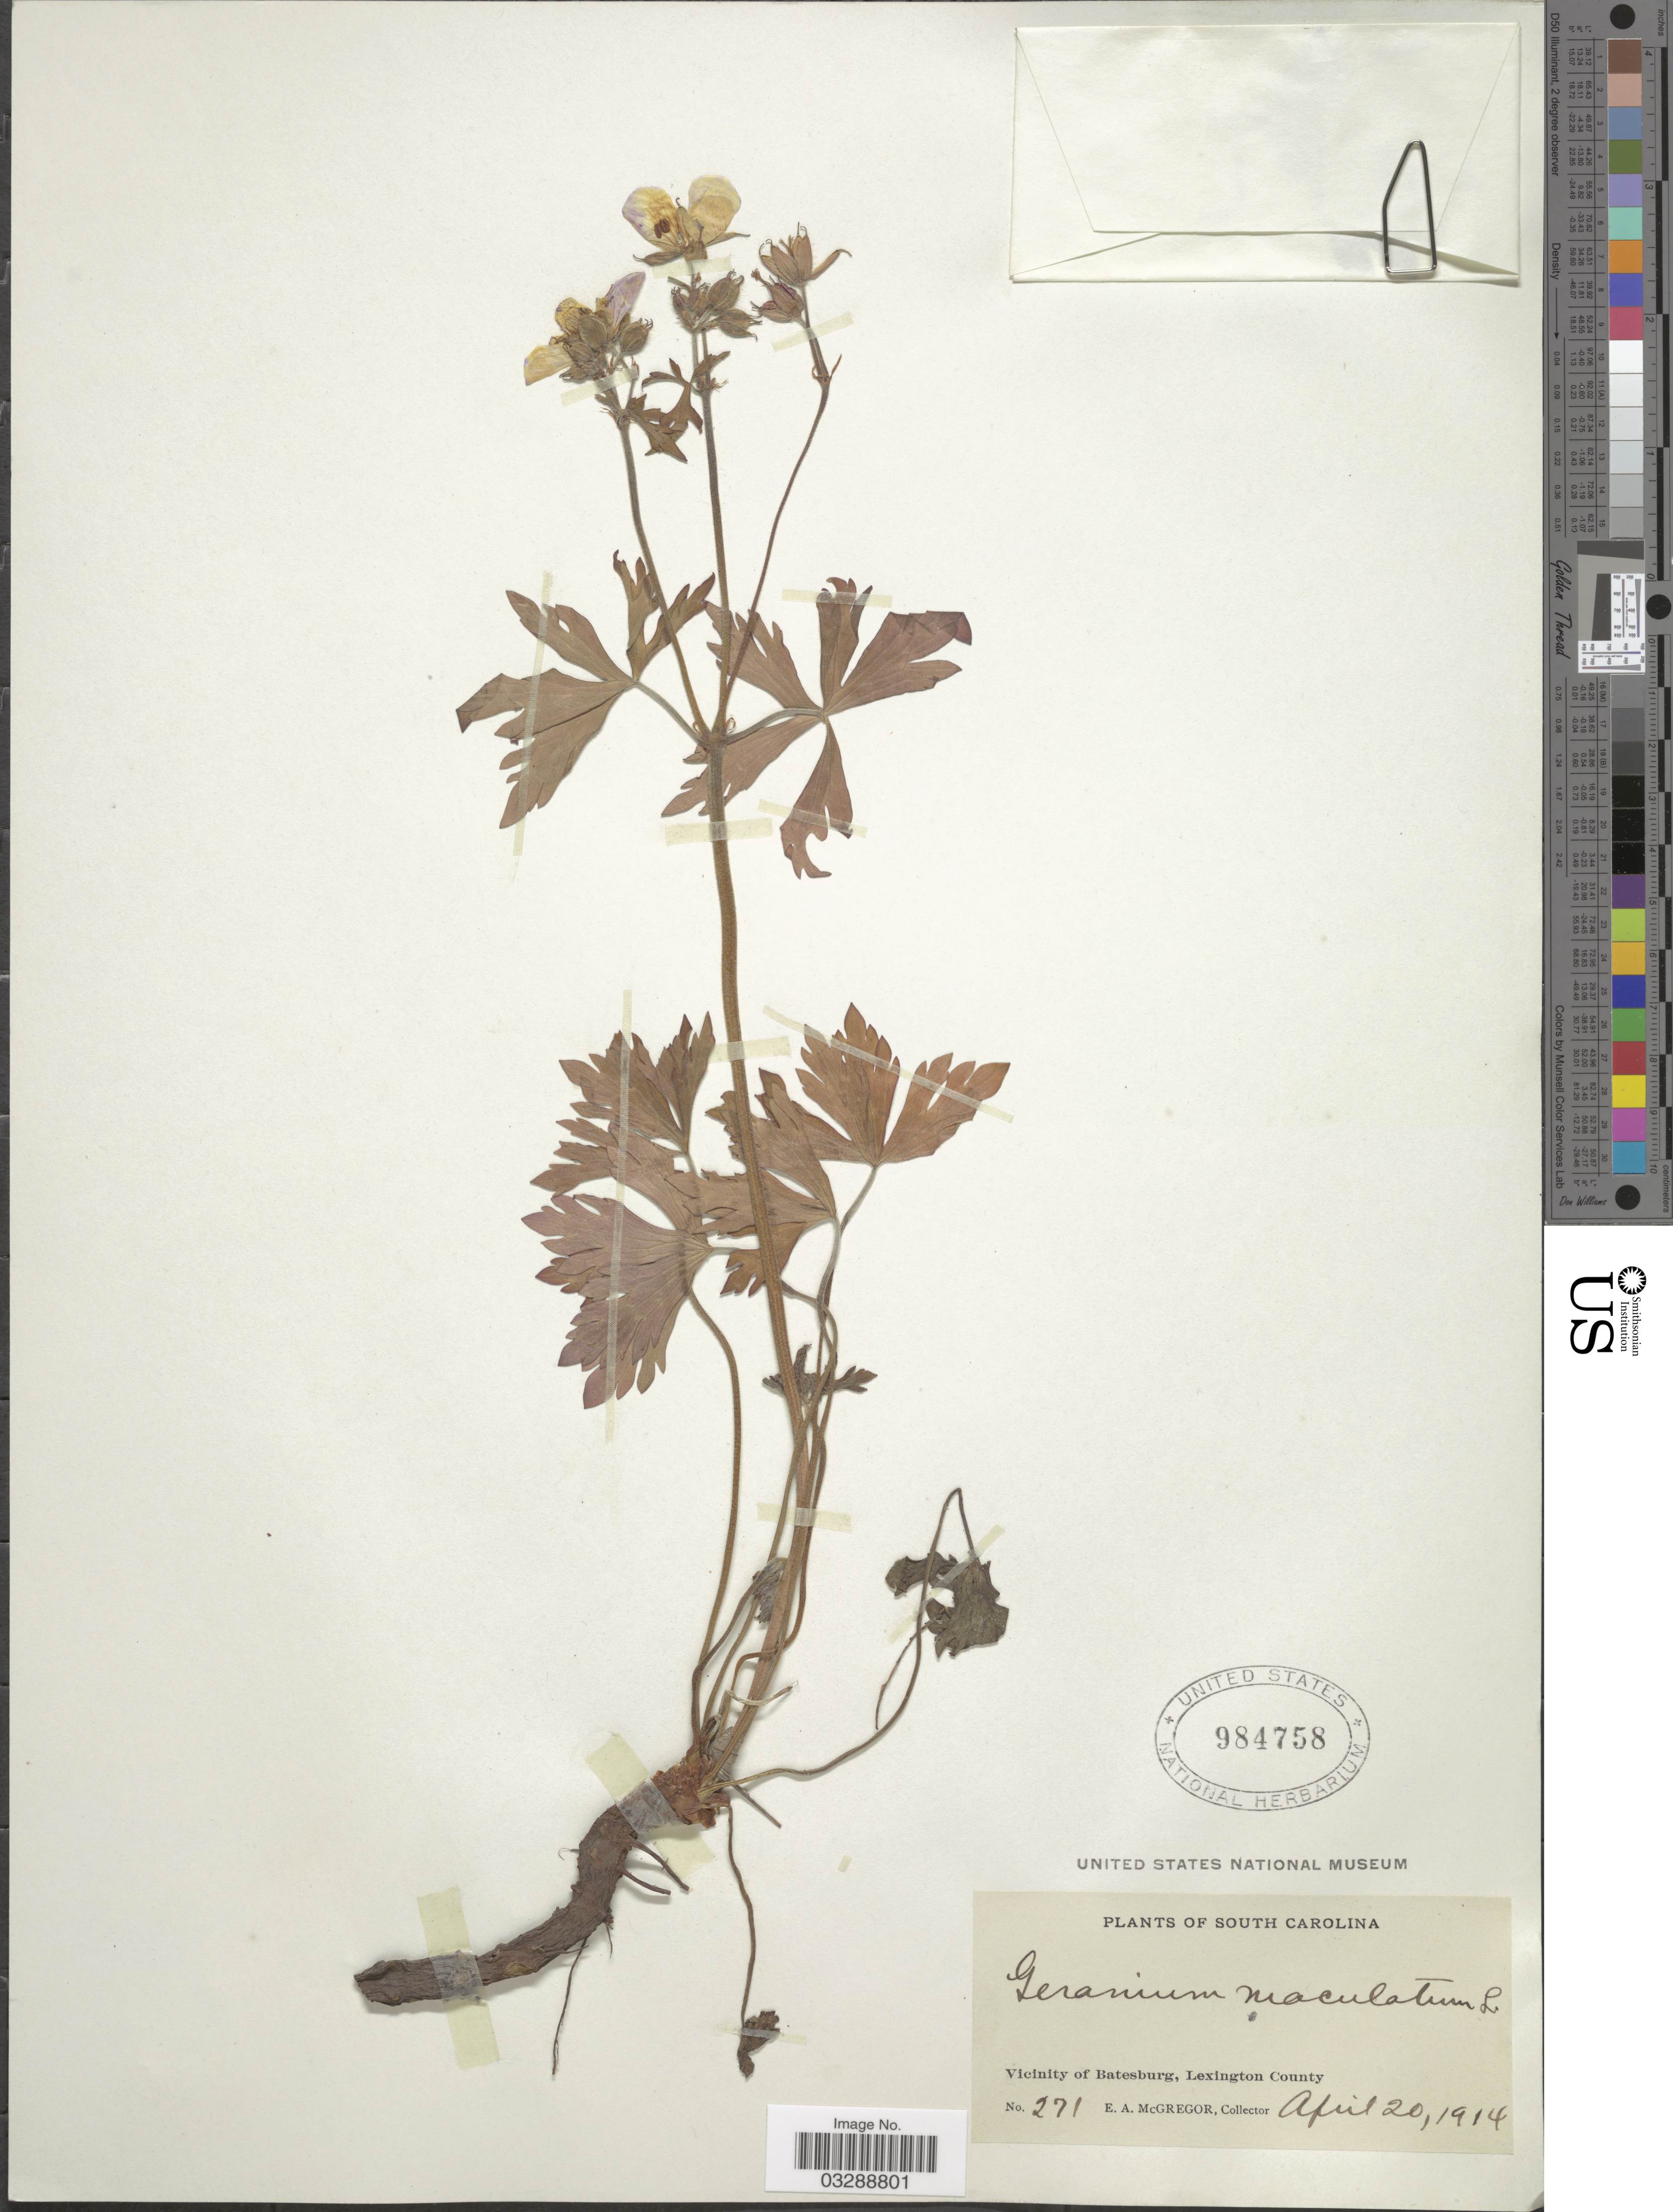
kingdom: Plantae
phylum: Tracheophyta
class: Magnoliopsida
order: Geraniales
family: Geraniaceae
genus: Geranium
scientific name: Geranium maculatum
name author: L.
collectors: E. A. McGregor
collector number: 271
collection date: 1914-04-20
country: United States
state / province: South Carolina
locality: Vicinity of Batesburg, Lexington County.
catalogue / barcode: US 984758